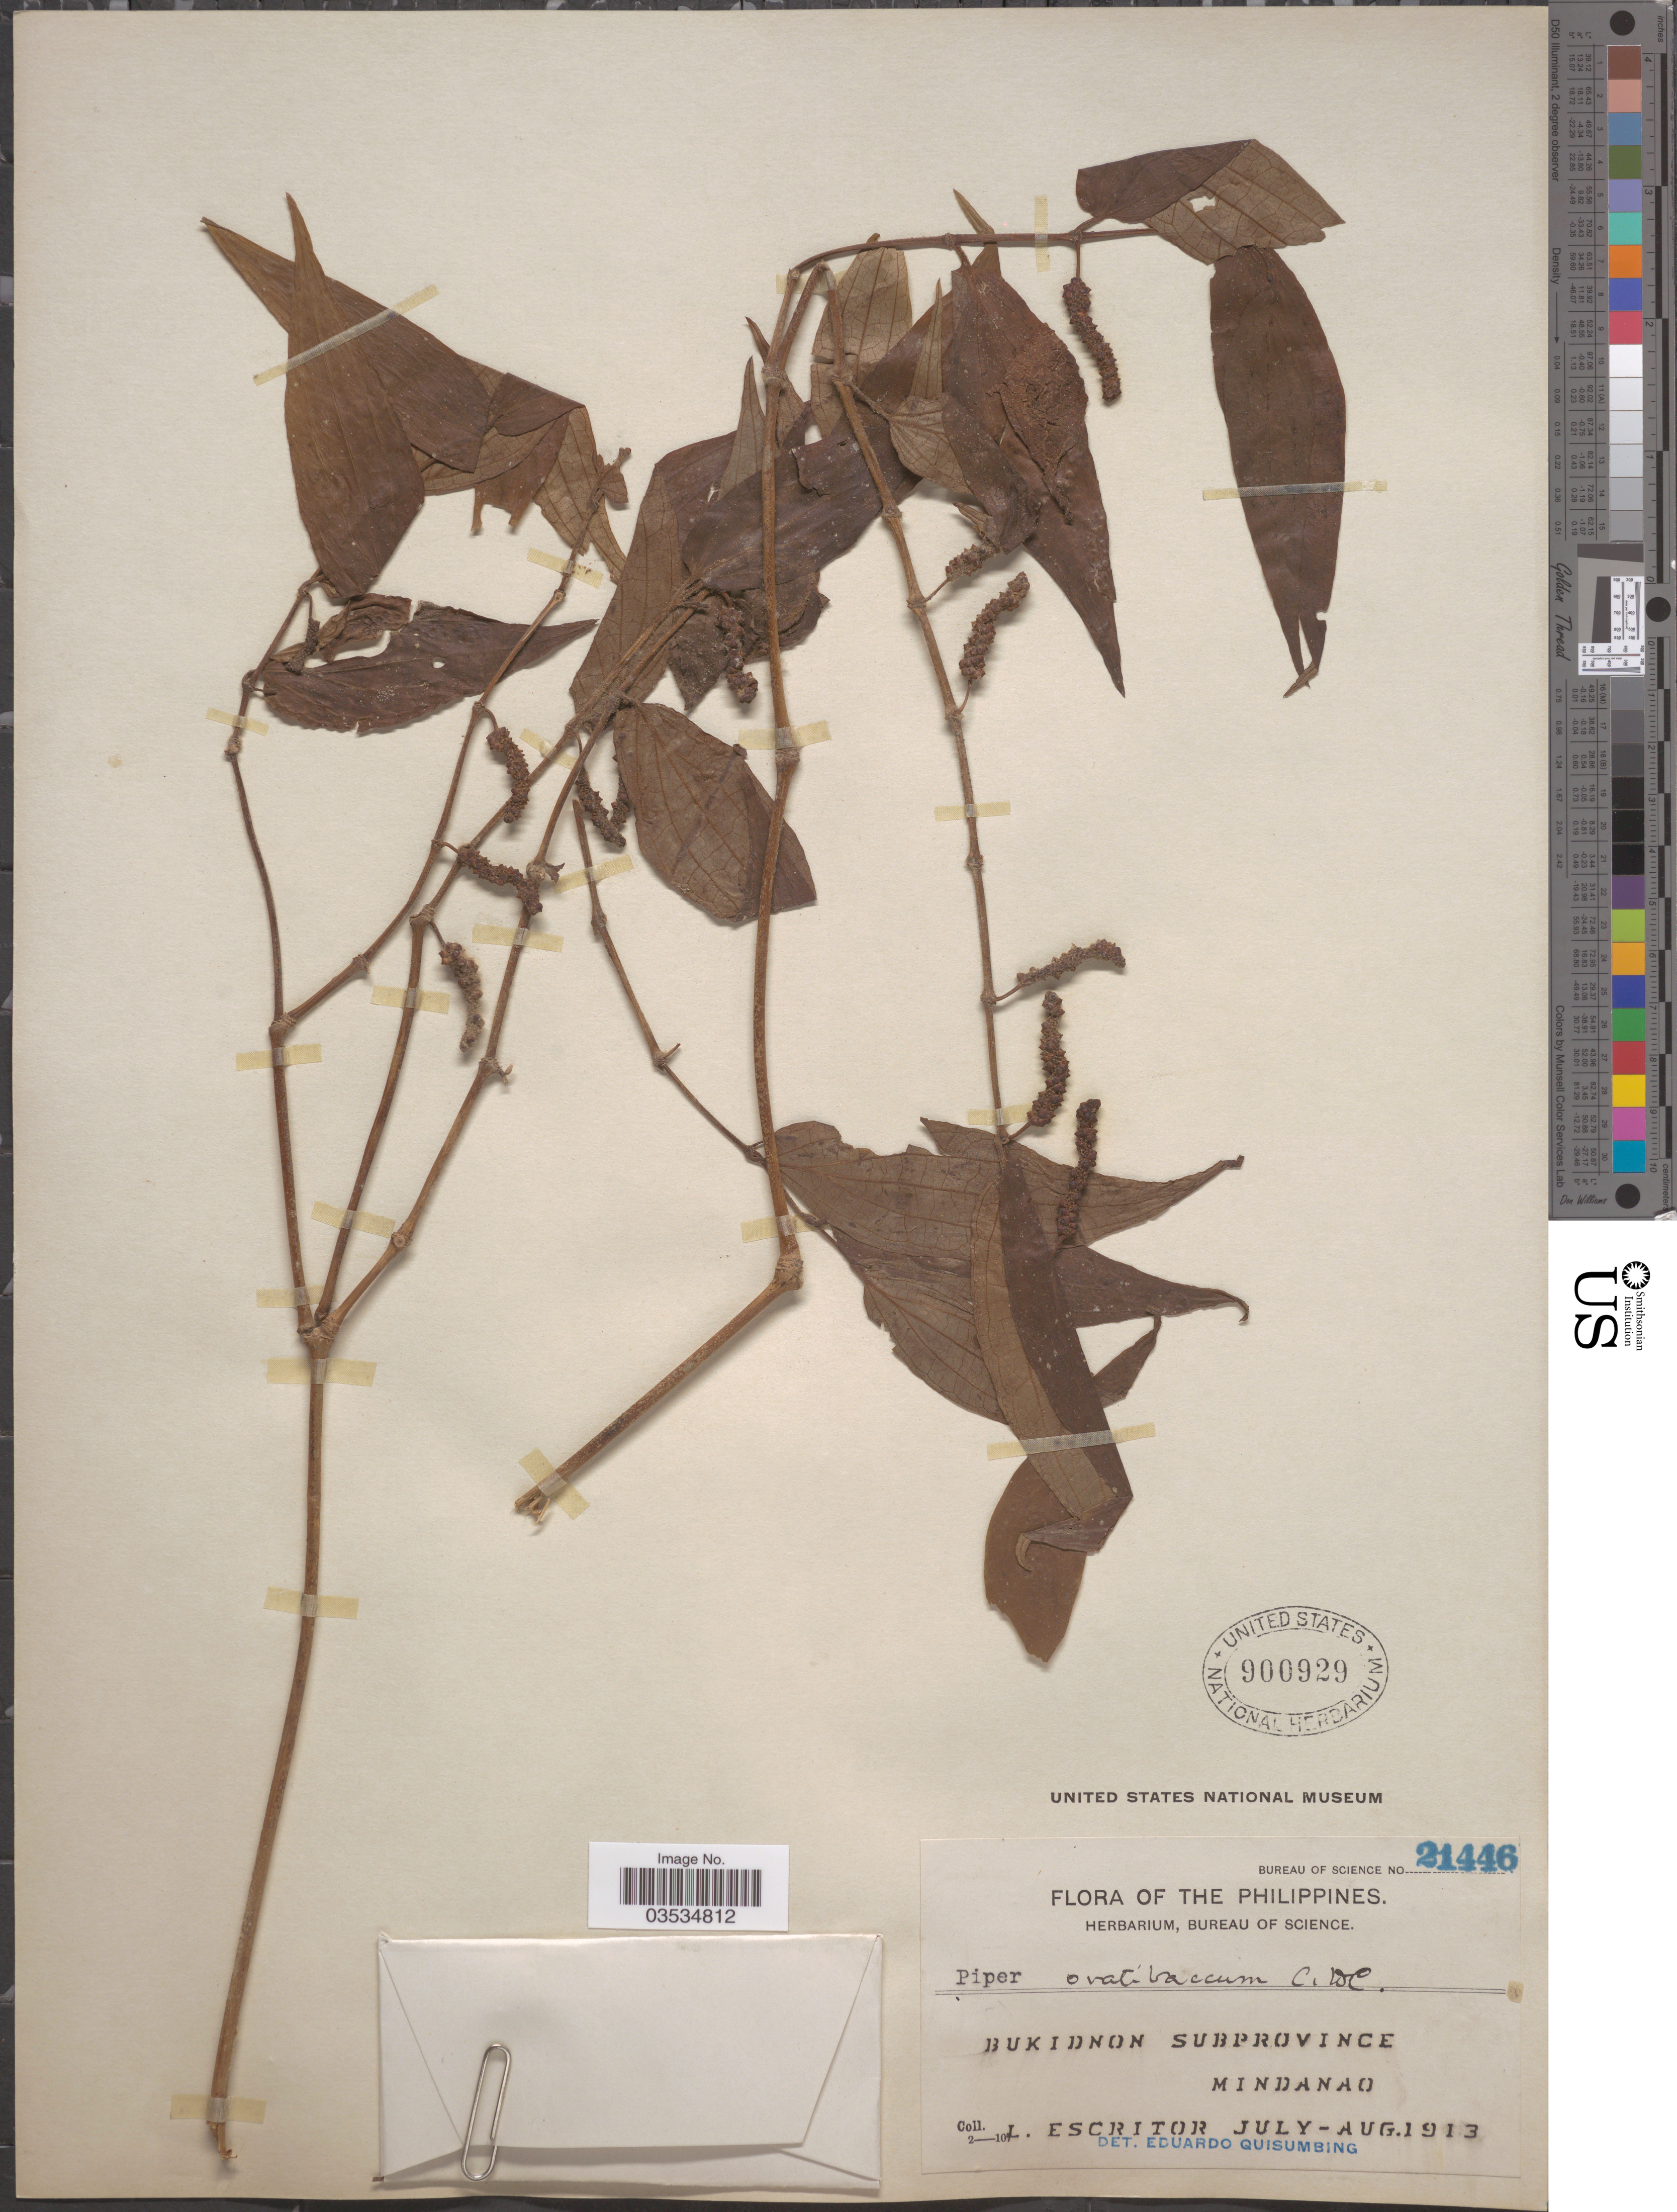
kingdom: Plantae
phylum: Tracheophyta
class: Magnoliopsida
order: Piperales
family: Piperaceae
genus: Piper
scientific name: Piper ovatibaccum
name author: C. DC. in Elmer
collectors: L. Escritor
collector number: Bureau of Science 21446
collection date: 1913-07/1913-08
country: Philippines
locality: Bukidnon Subprovince. Mindanao.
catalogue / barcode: US 900929